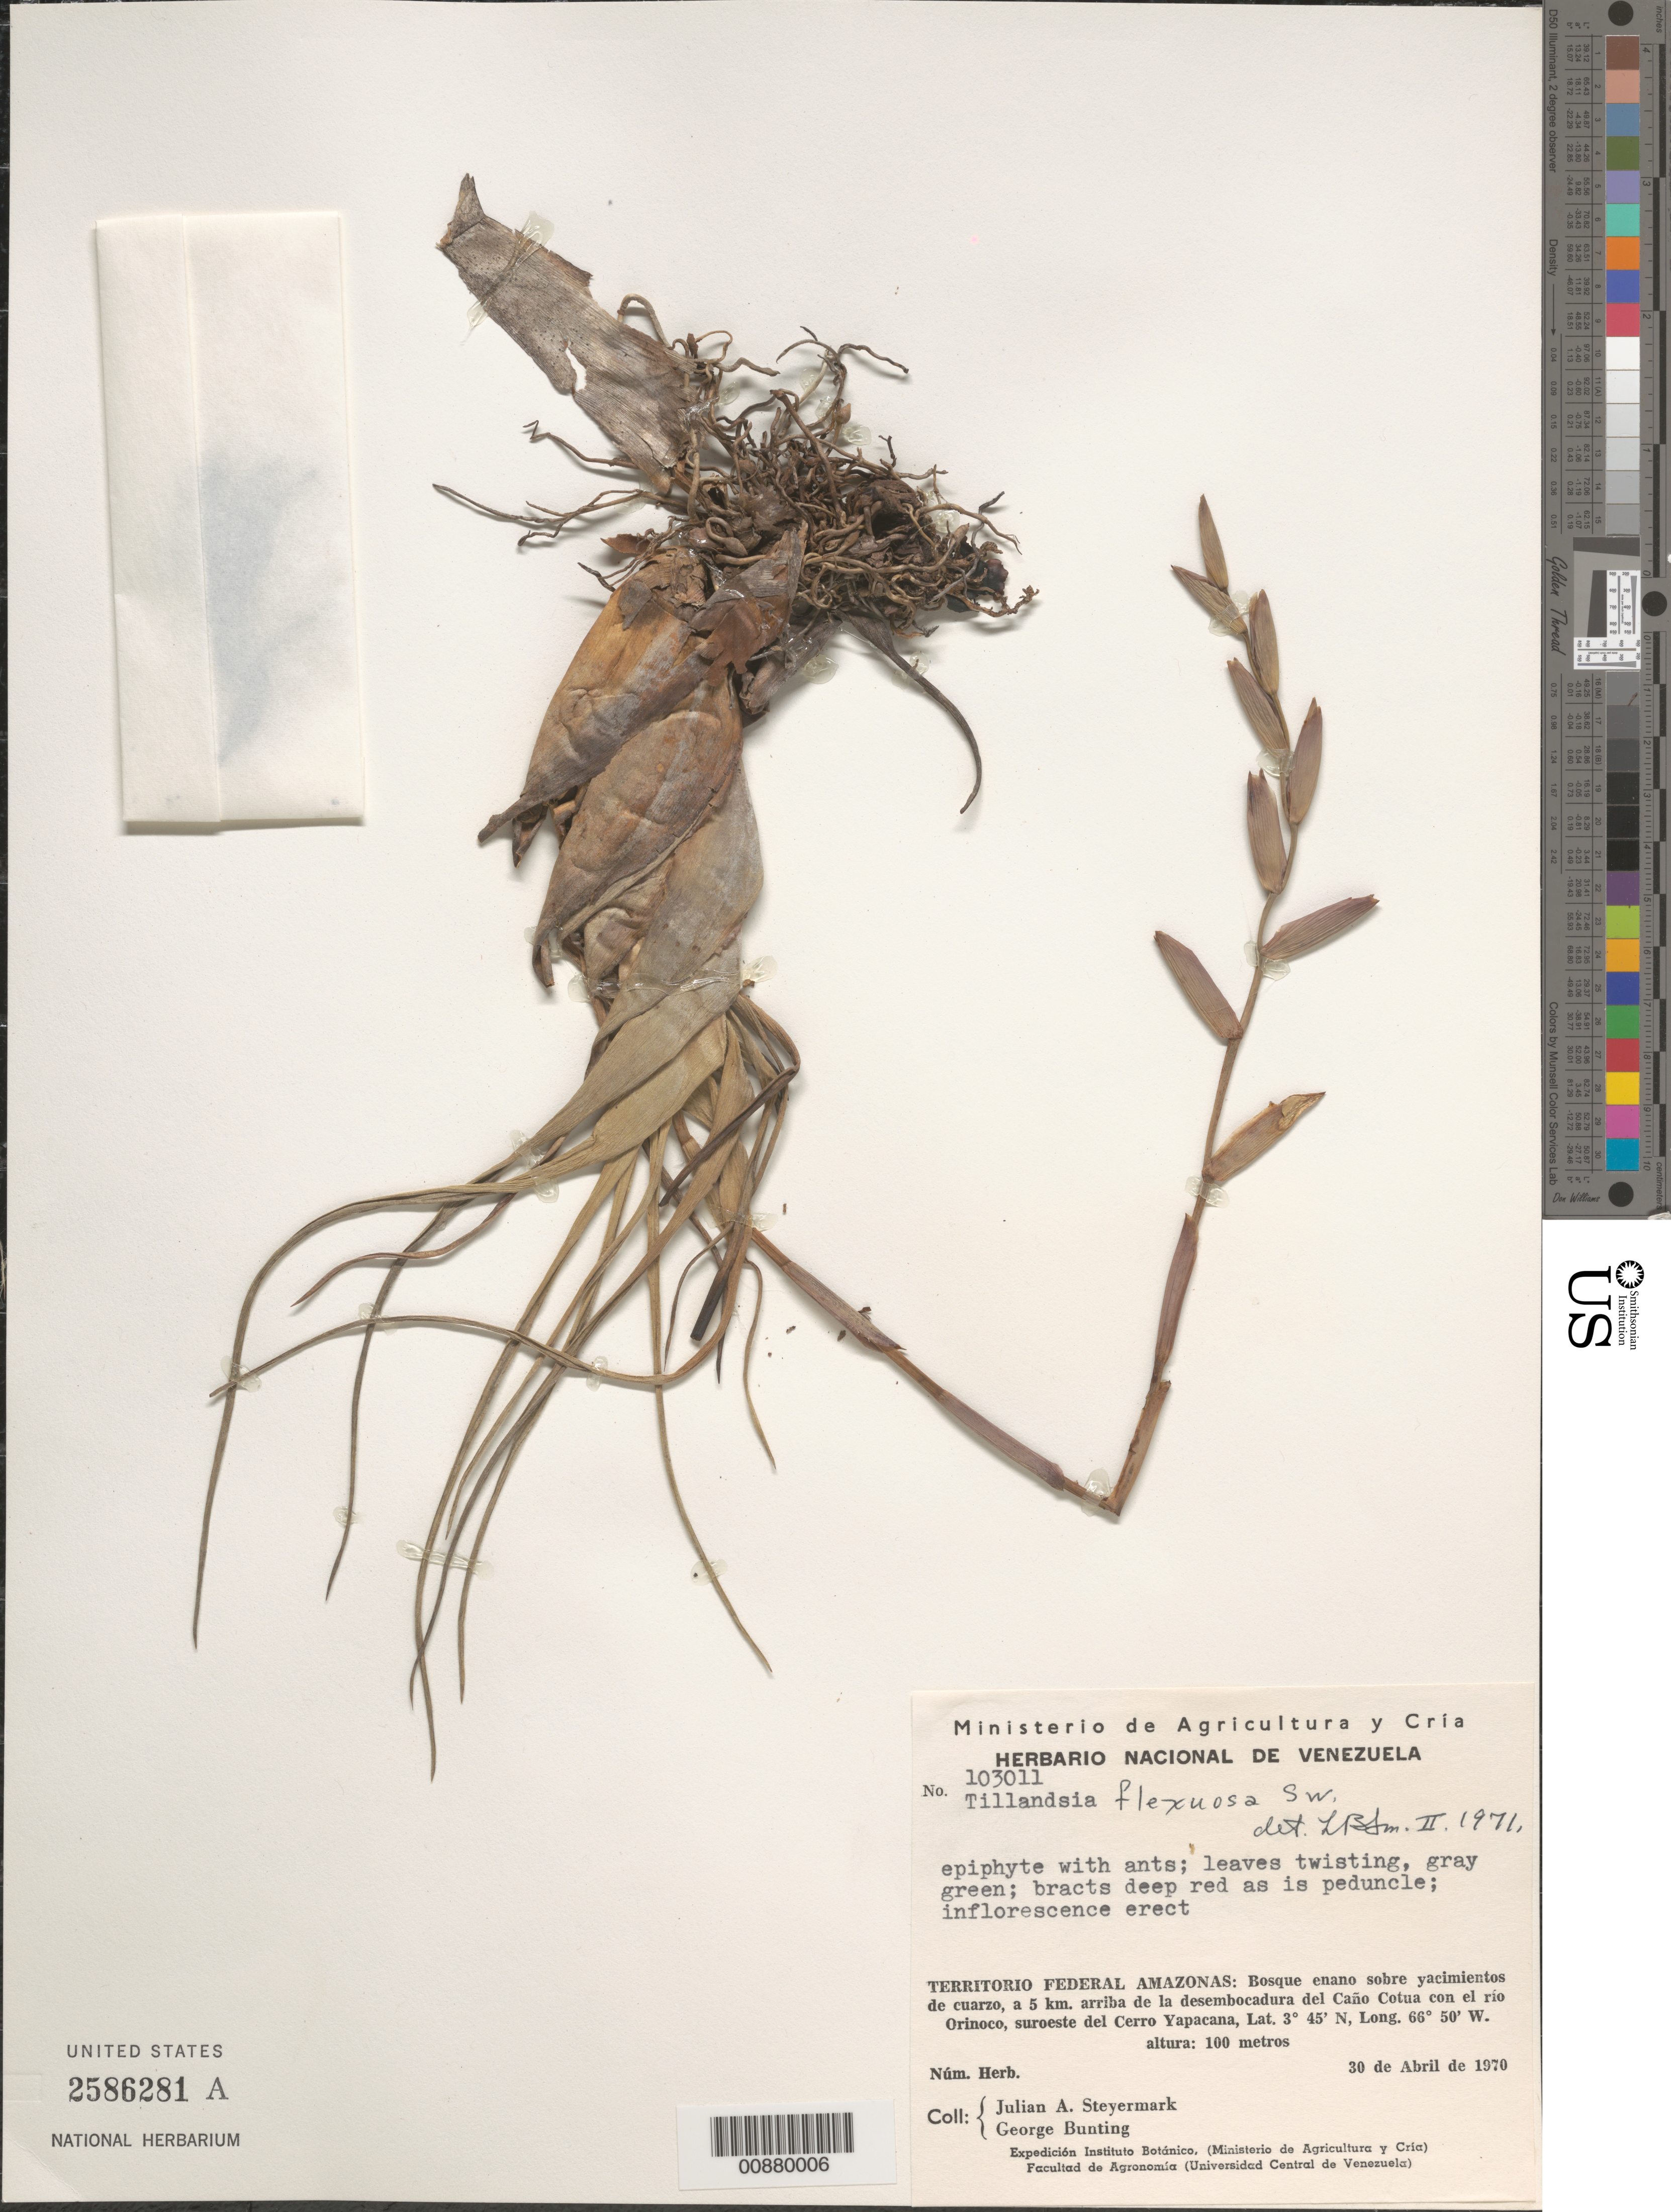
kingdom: Plantae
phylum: Tracheophyta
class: Liliopsida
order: Poales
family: Bromeliaceae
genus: Tillandsia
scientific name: Tillandsia flexuosa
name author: Sw.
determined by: Smith, Lyman B., (US), NMNH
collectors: J. Steyermark & G. S. Bunting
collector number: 103011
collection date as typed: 30-Apr-70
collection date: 1970-04-30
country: Venezuela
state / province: Amazonas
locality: Cerro Yapacána, SW of; a 5 km arriba de la desembocadura del Caño Cotua con el río Orinoco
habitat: Bosque enano sobre yacimientos de cuarzo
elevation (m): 100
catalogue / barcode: US 2586281A